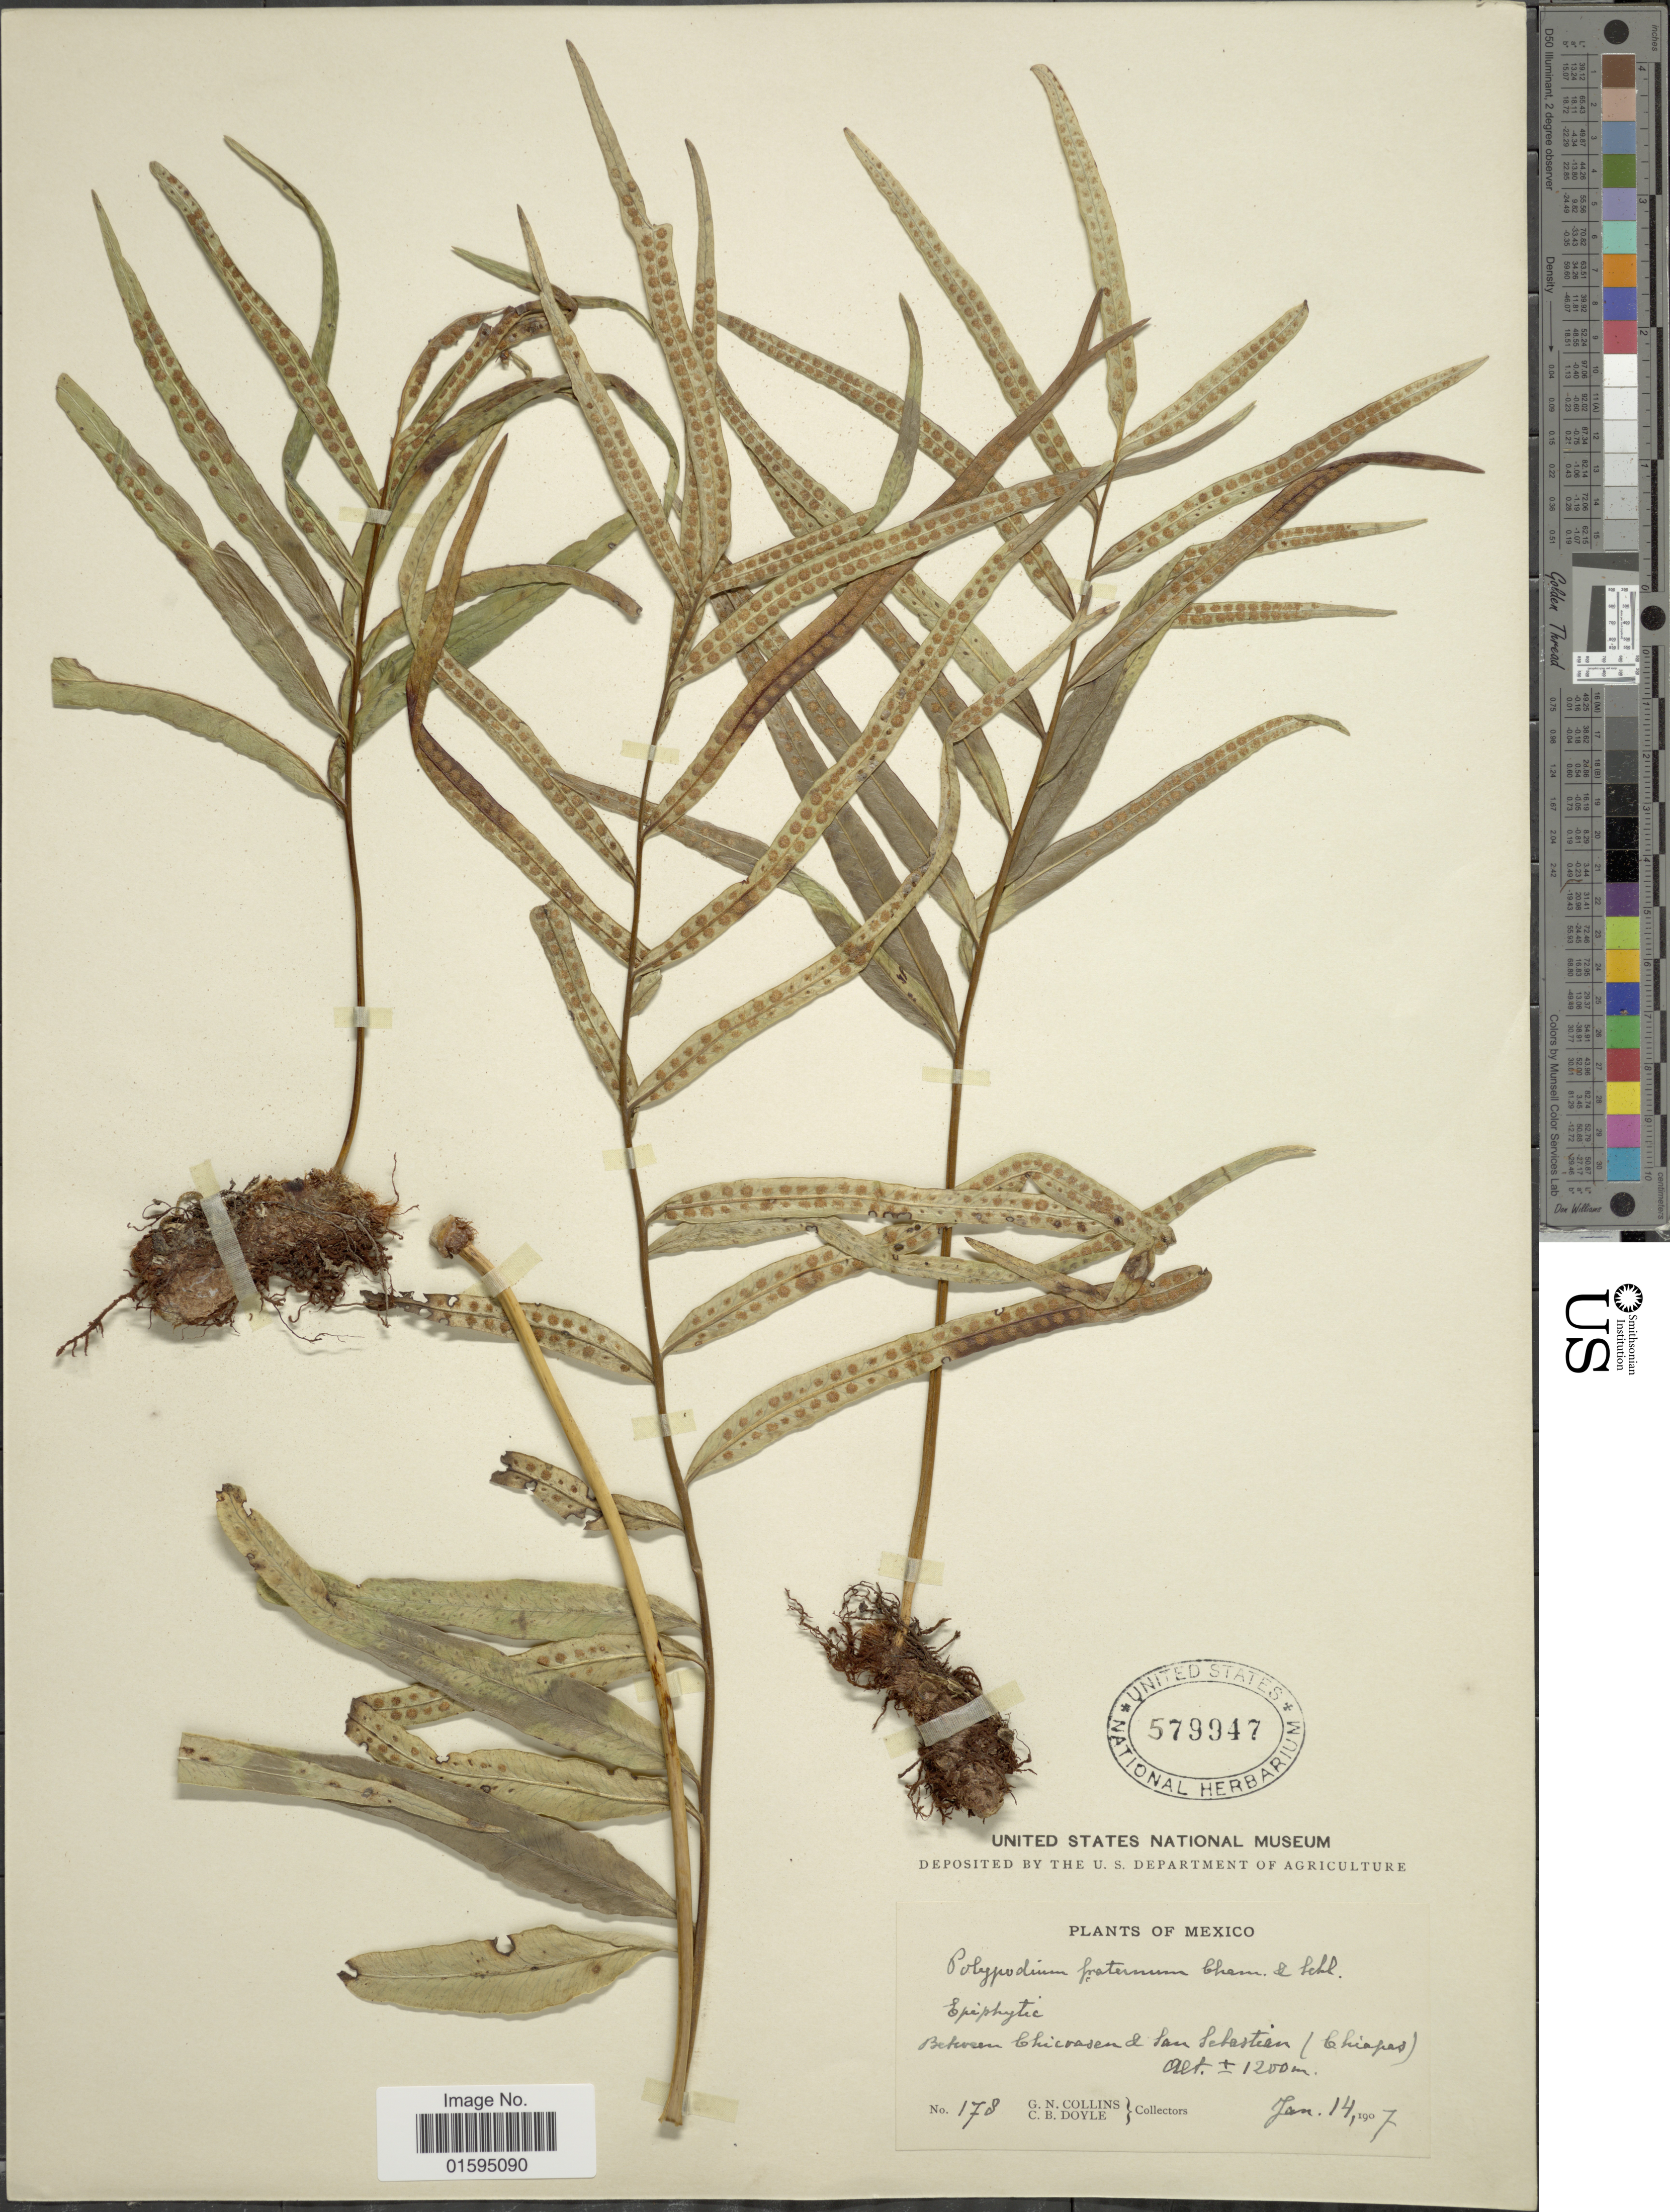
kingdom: Plantae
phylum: Tracheophyta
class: Polypodiopsida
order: Polypodiales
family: Polypodiaceae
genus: Polypodium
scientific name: Polypodium fraternum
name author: Schltdl. & Cham.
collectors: G. Collins & C. Doyle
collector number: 178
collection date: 1907-01-14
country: Mexico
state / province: Chiapas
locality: Between Chicoasen & San Sebastian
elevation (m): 1200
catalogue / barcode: US 579947